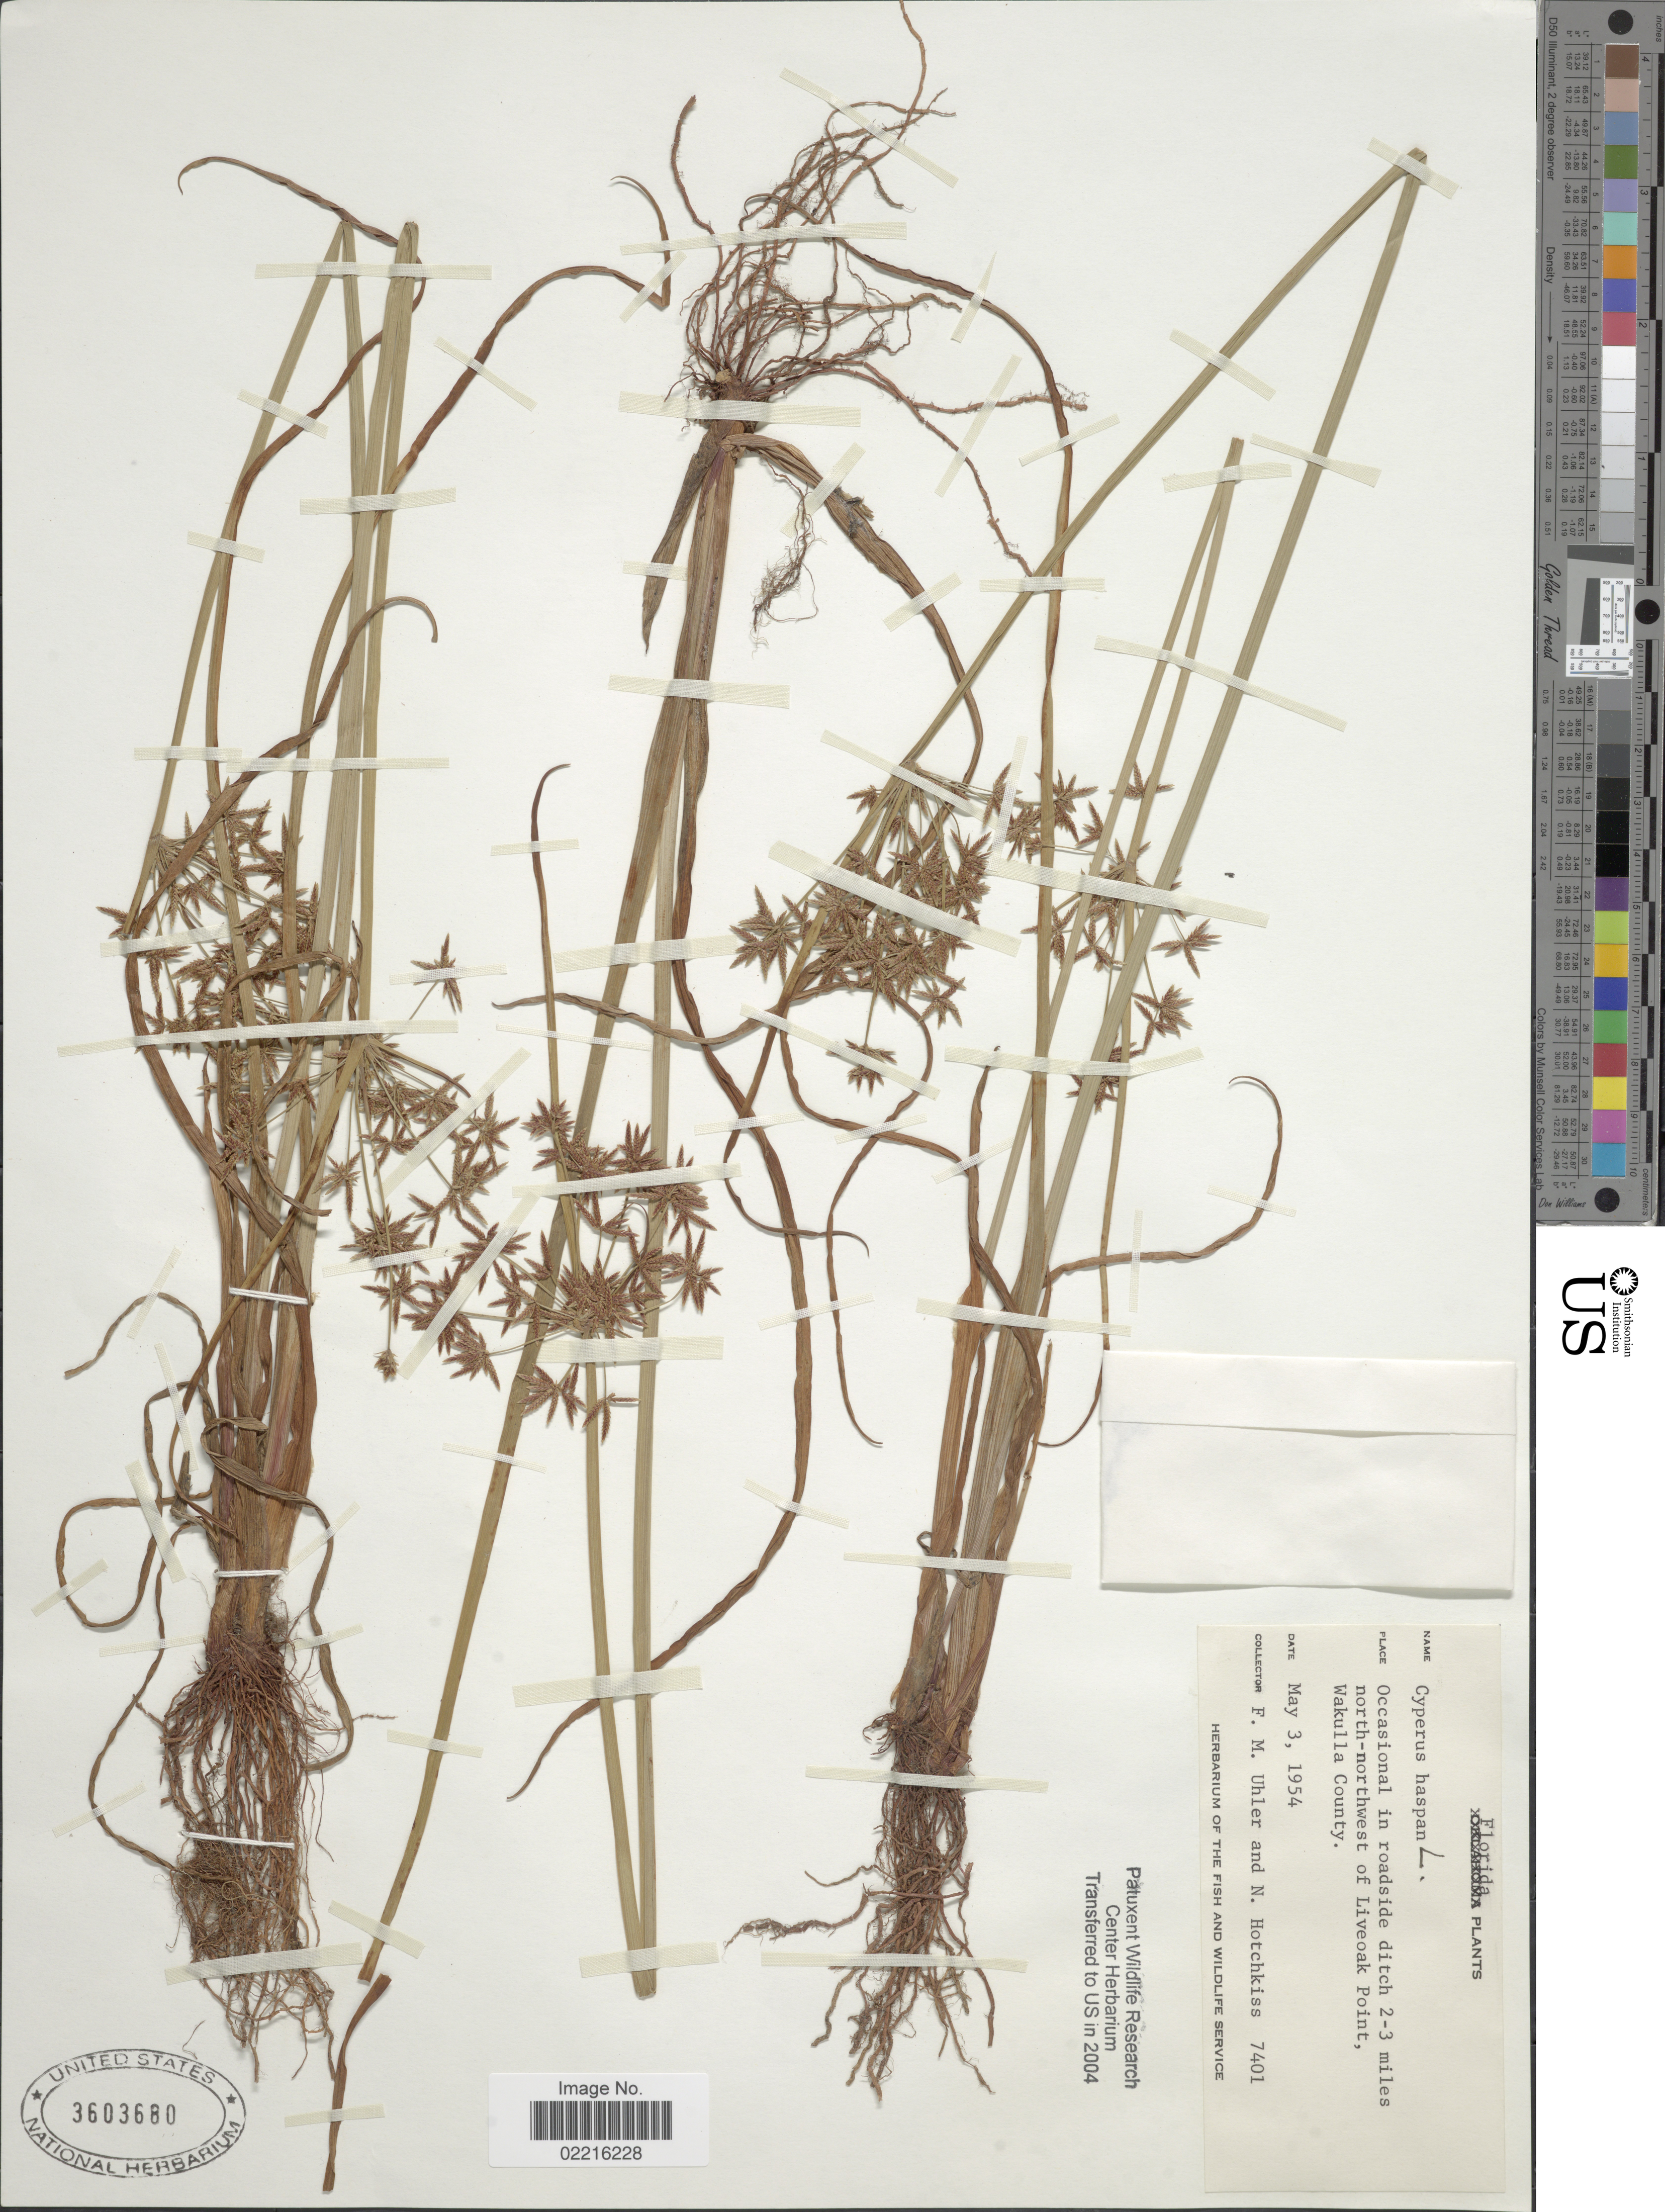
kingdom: Plantae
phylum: Tracheophyta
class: Liliopsida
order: Poales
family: Cyperaceae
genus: Cyperus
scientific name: Cyperus haspan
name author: L.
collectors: F. M. Uhler & N. Hotchkiss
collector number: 7401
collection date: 1954-05-03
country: United States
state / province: Florida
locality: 2-3 miles north-northwest of Liveoak Point, Wakulla County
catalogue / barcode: US 3603680